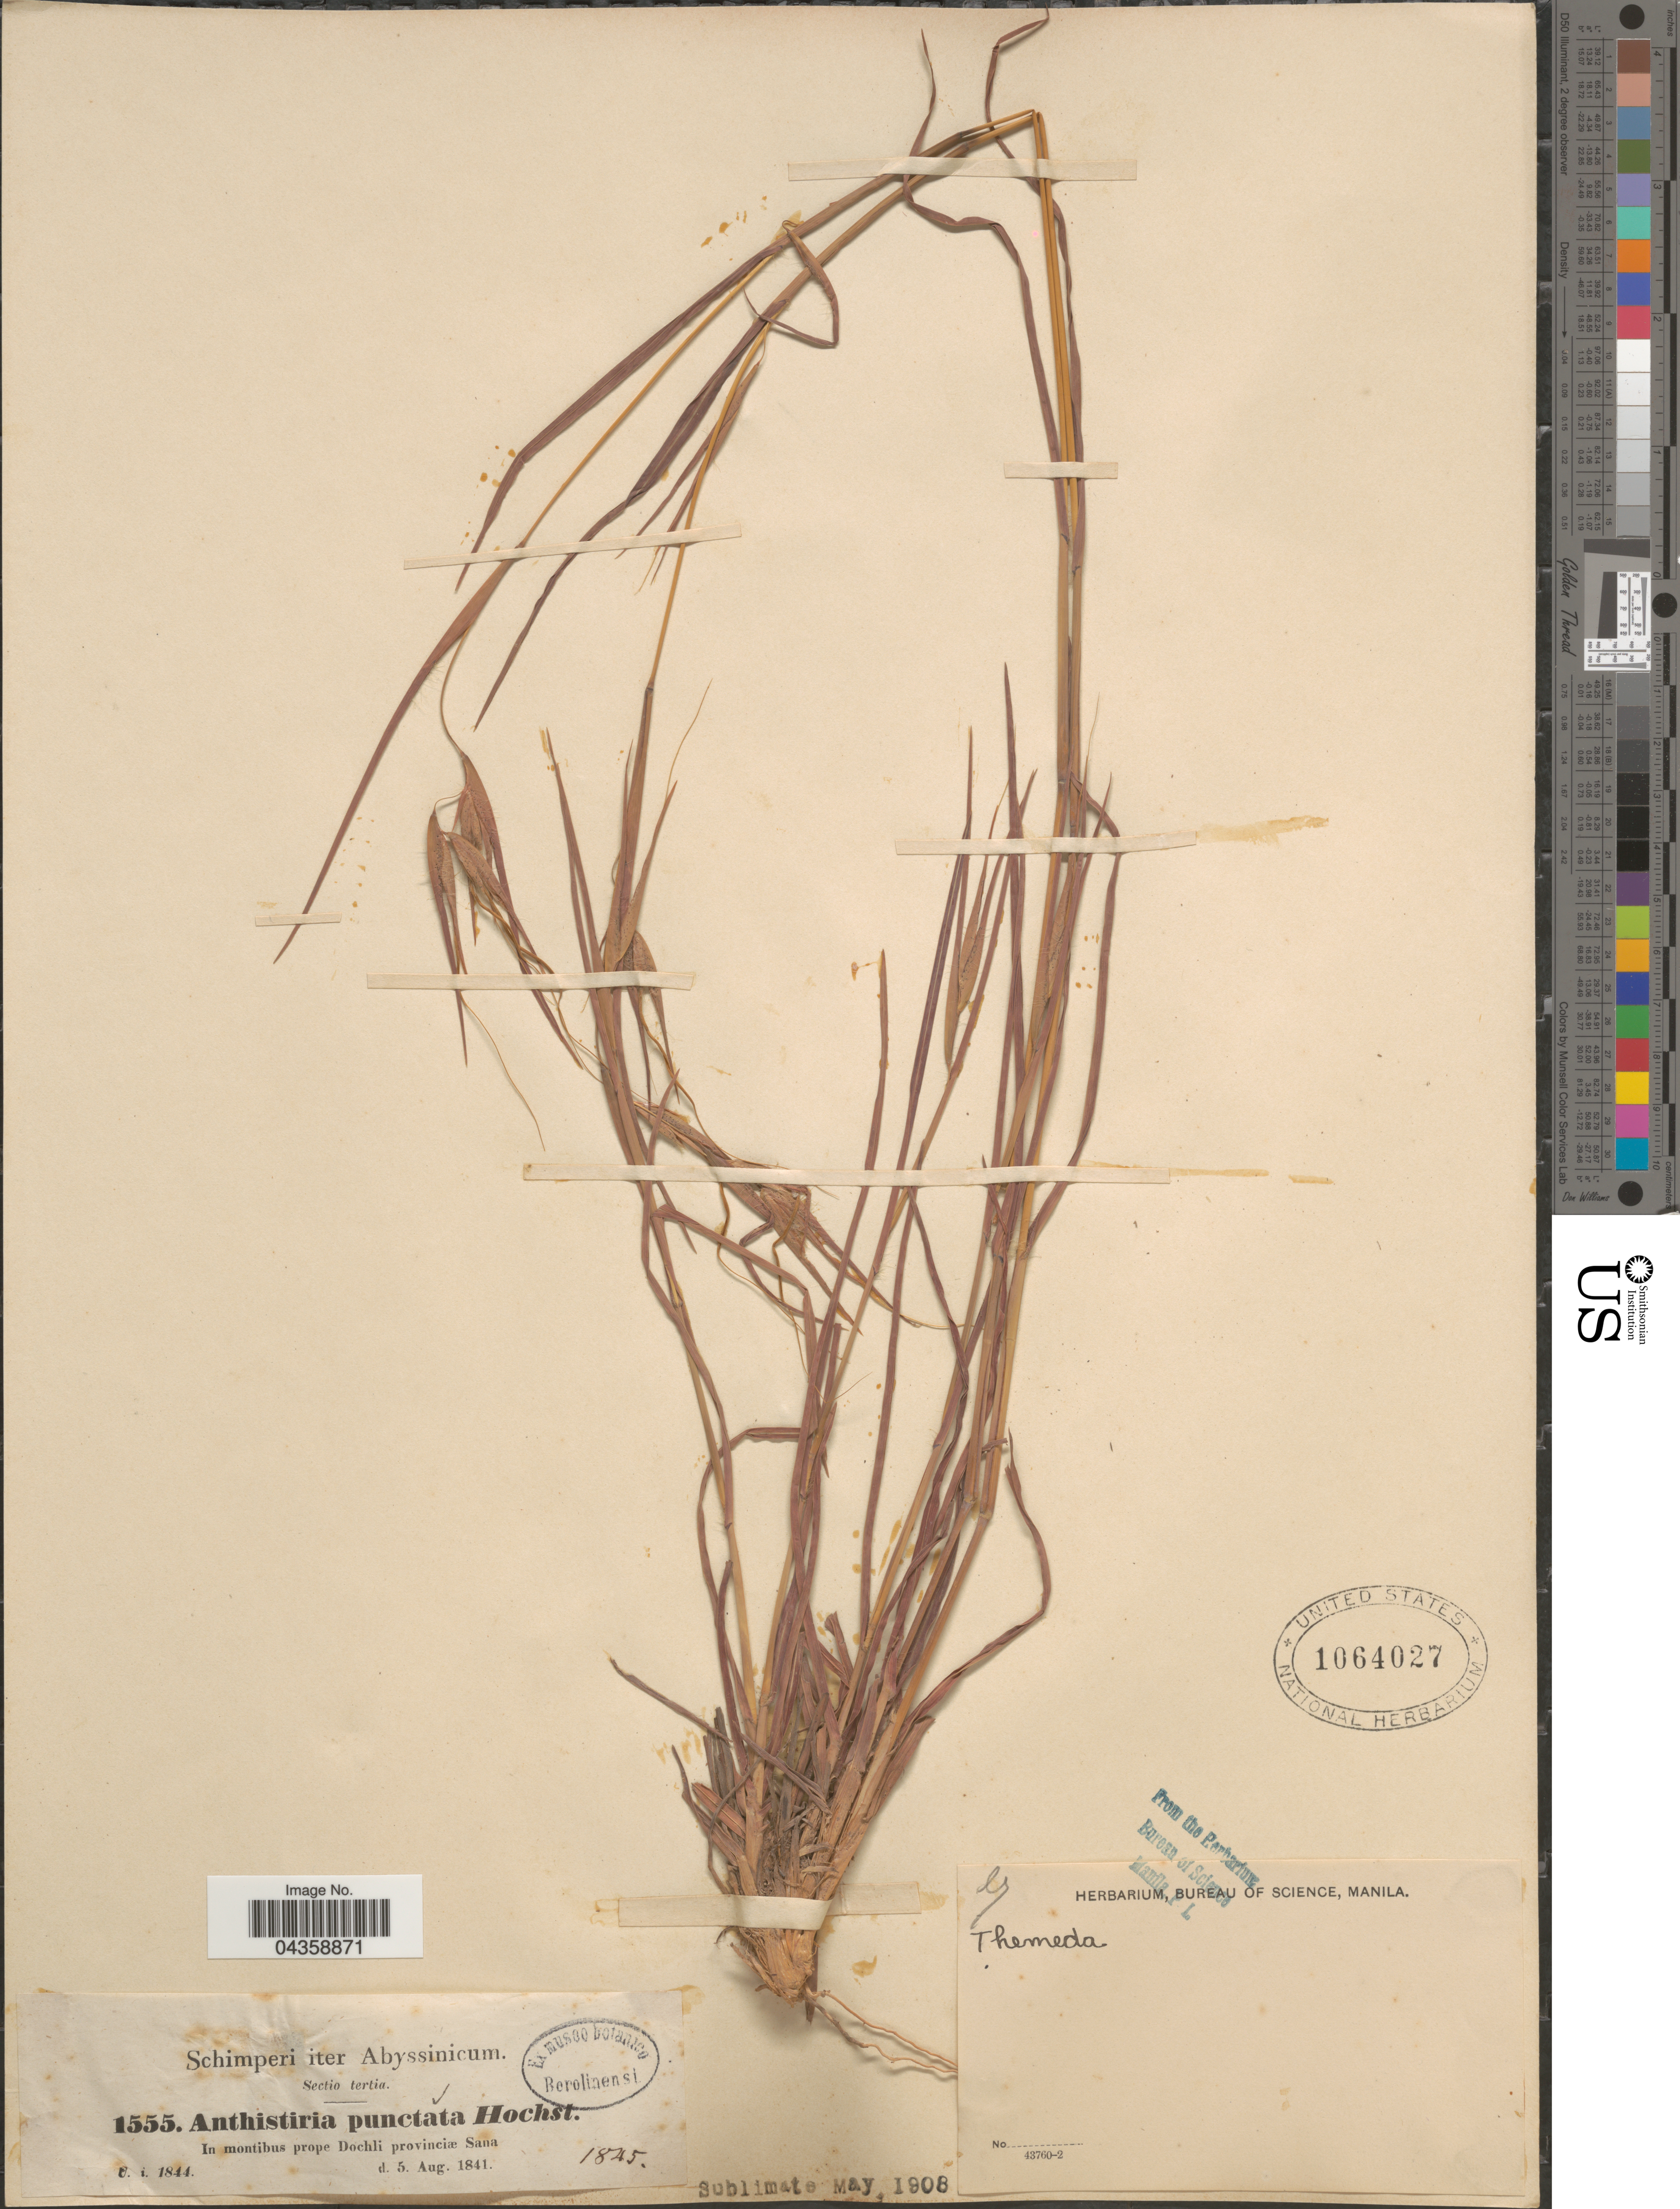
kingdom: Plantae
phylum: Tracheophyta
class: Liliopsida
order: Poales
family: Poaceae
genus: Themeda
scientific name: Themeda triandra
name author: Forssk.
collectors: -. Schimper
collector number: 1555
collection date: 1841-08-05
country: Ethiopia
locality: Iter Abyssinicum. In montibus prope Dochli provinciæ Sana.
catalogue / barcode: US 1064027